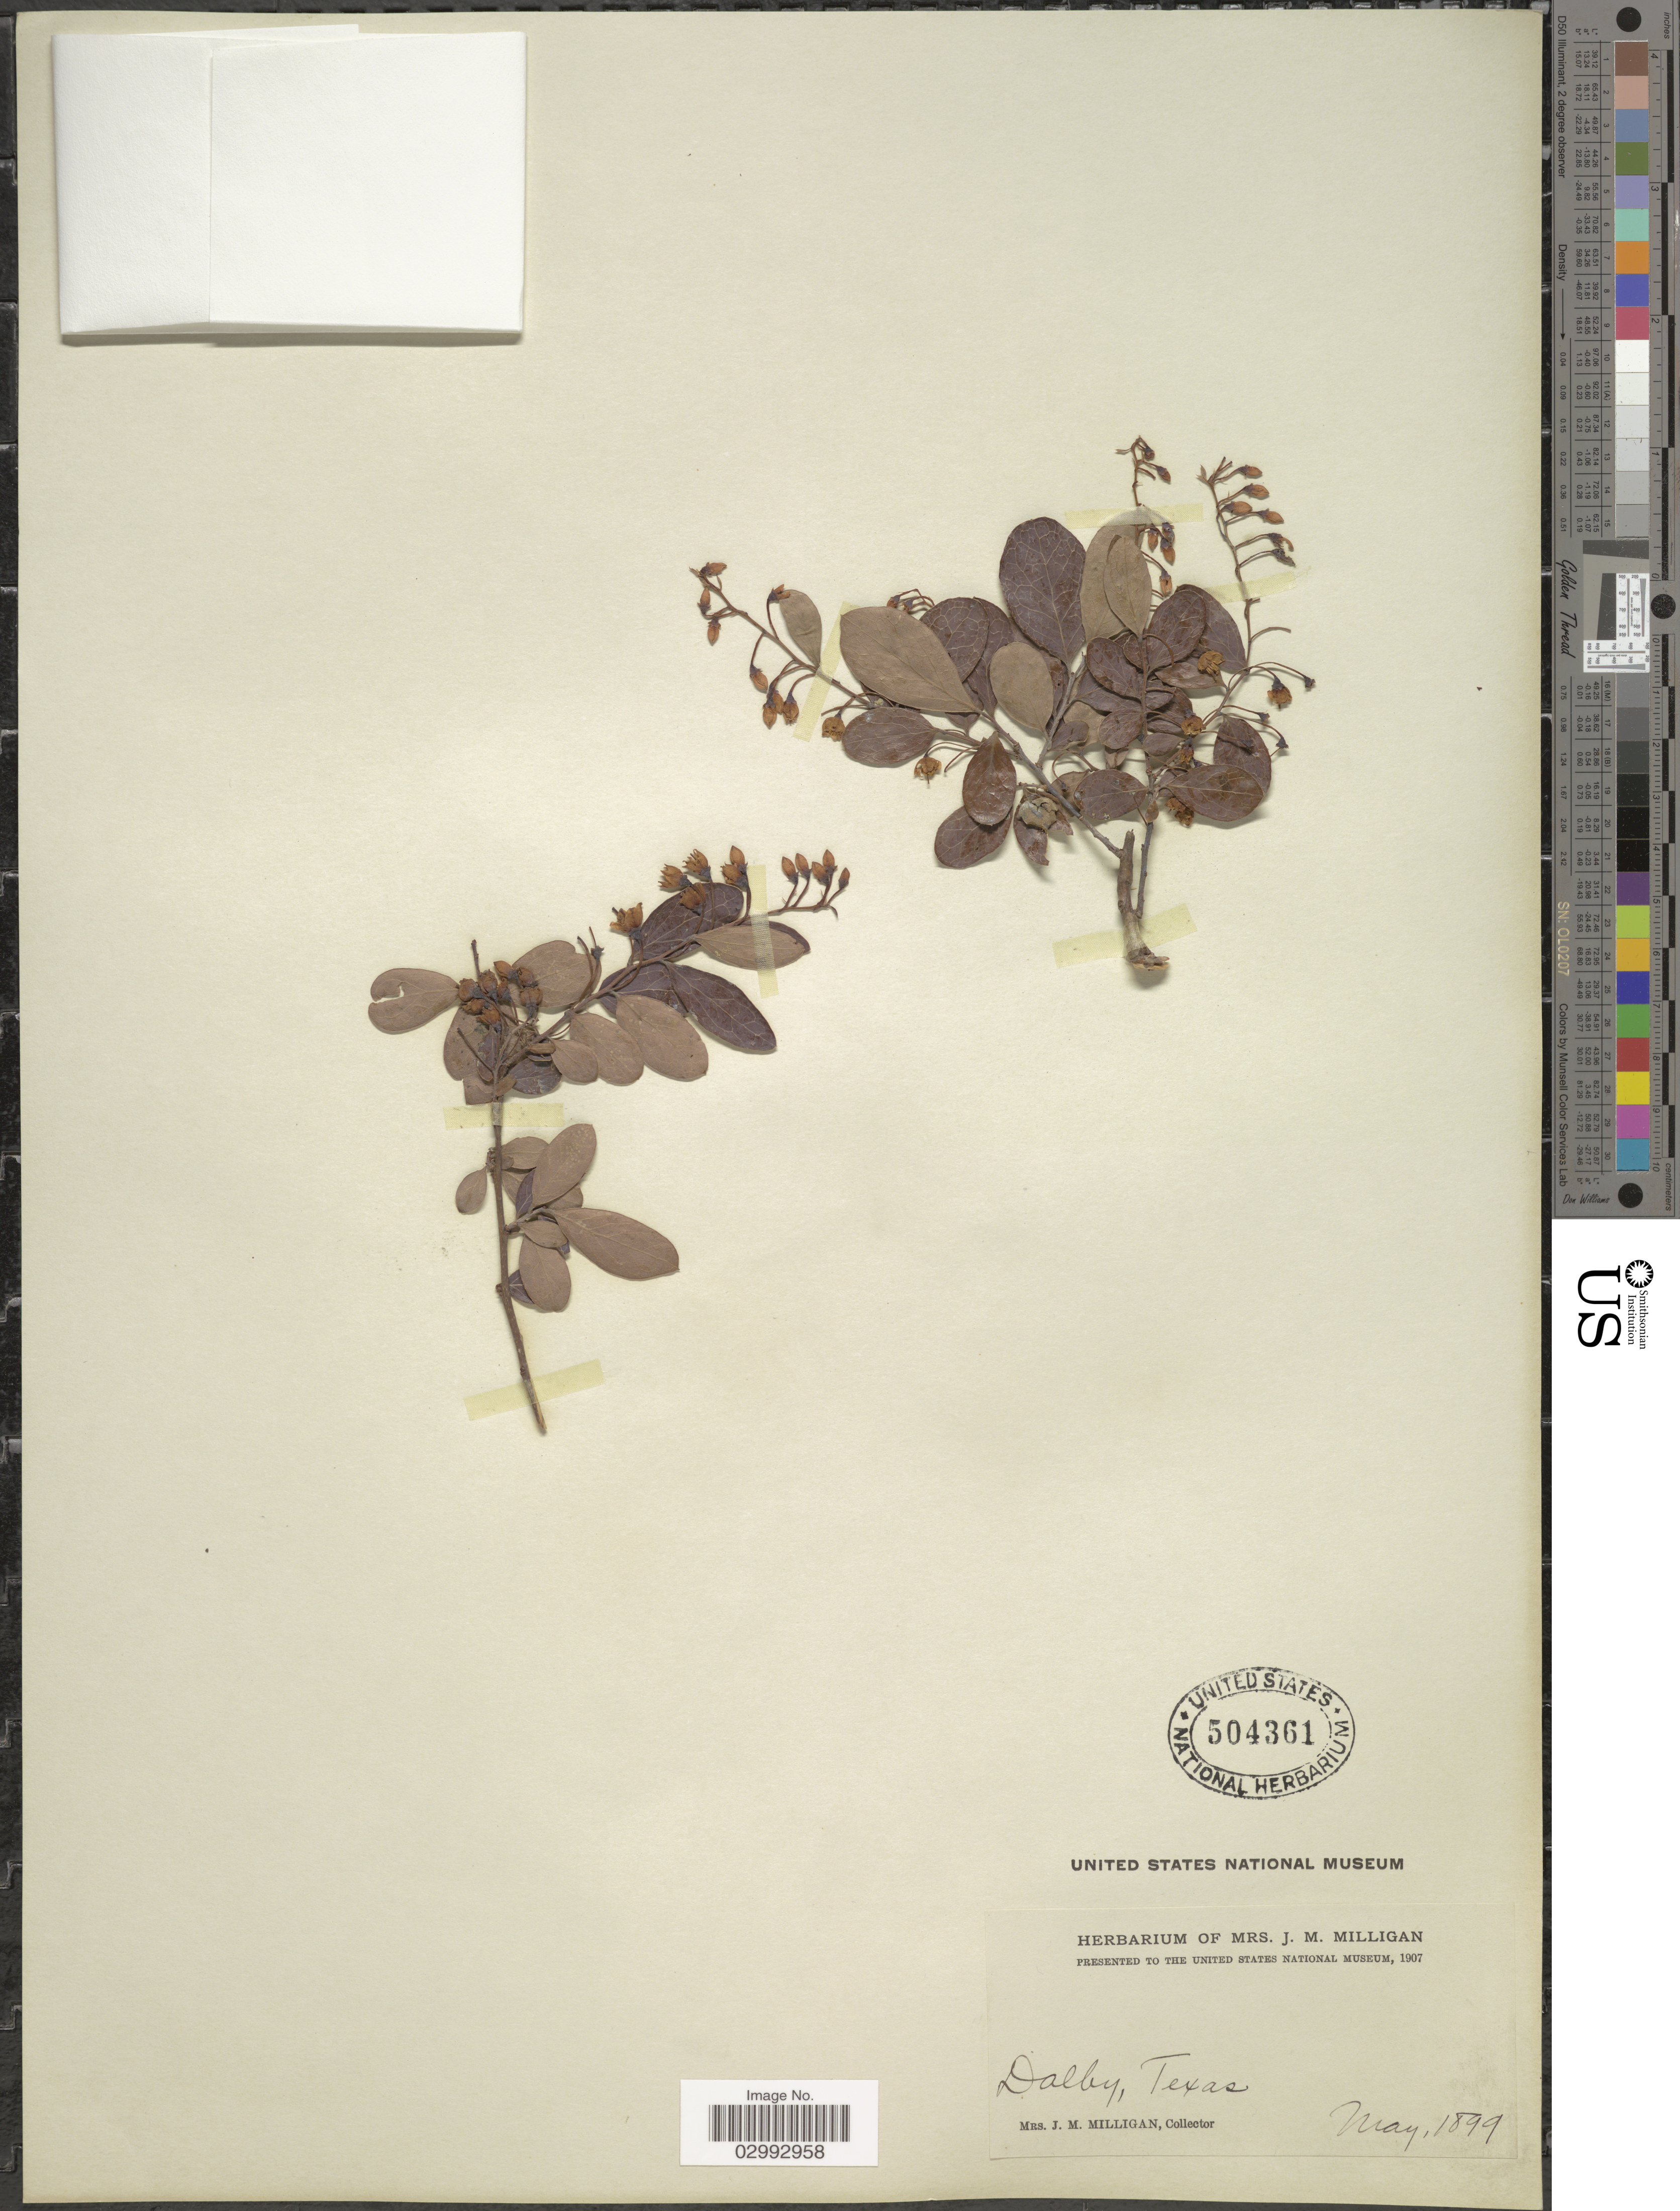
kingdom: Plantae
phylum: Tracheophyta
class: Magnoliopsida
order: Ericales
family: Ericaceae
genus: Batodendron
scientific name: Batodendron arboreum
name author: Nutt.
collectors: J. Milligan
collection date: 1899-05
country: United States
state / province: Texas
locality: Dalby.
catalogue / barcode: US 504361